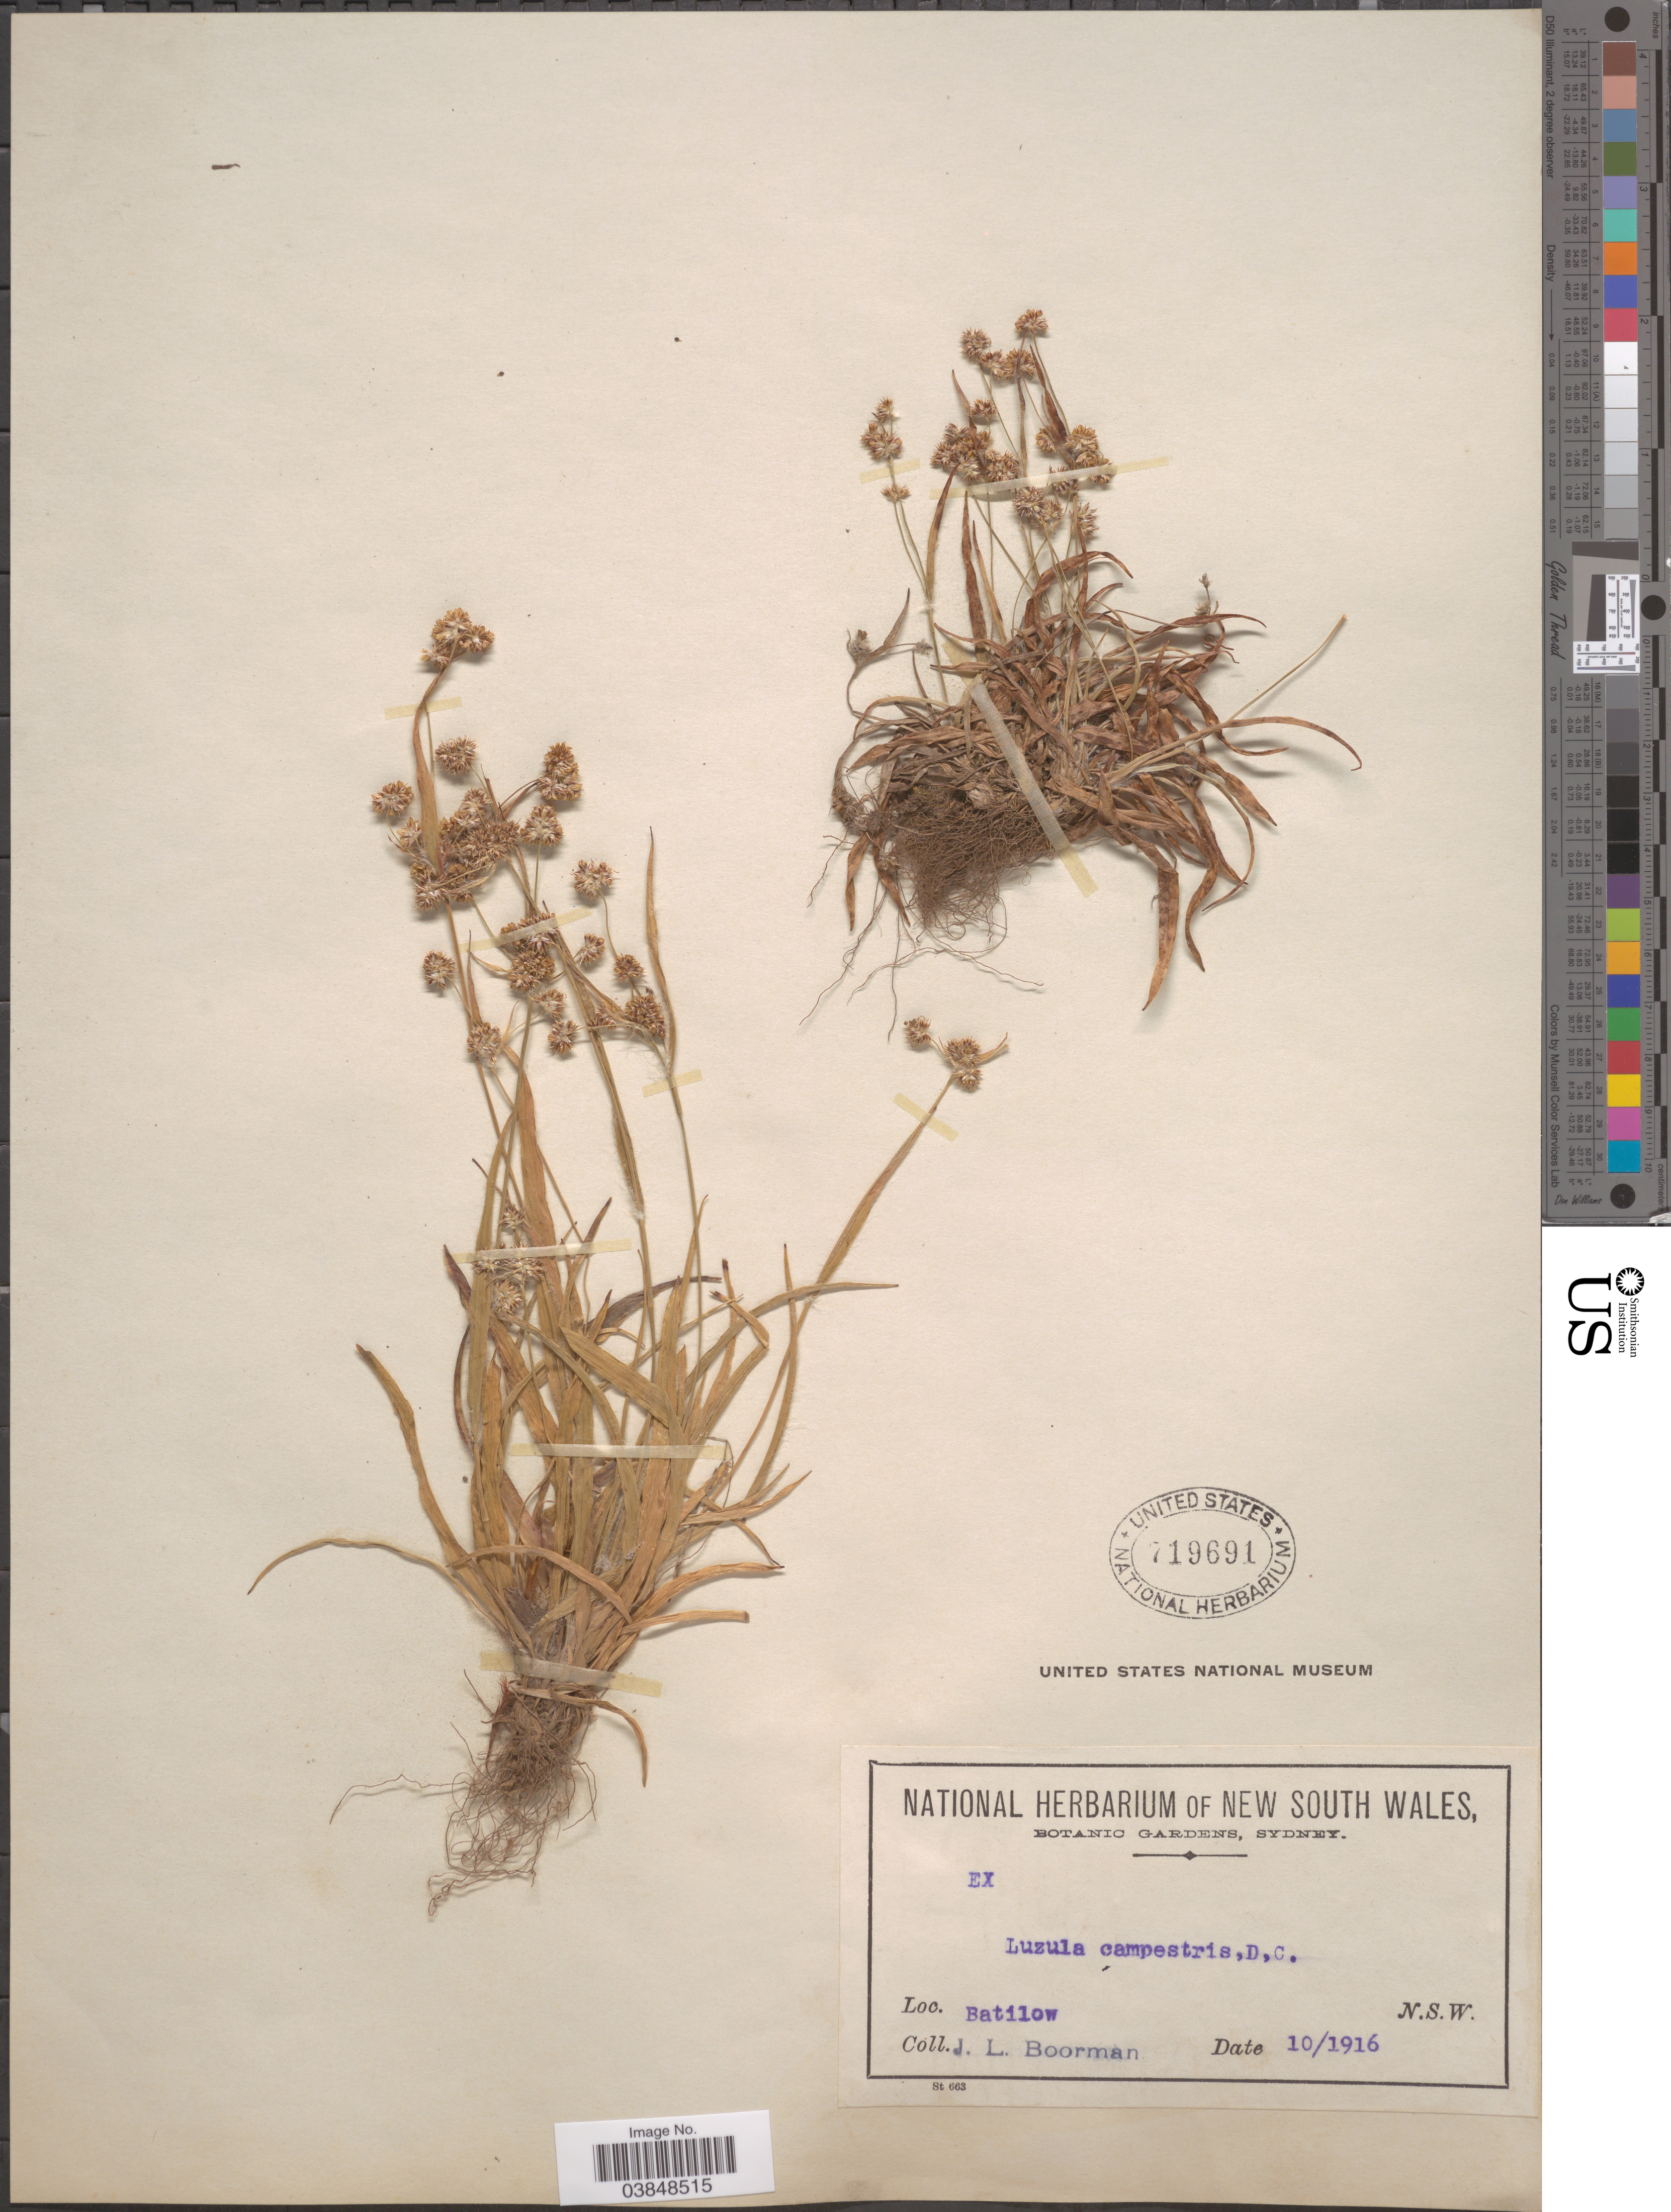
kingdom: Plantae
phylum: Tracheophyta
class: Liliopsida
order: Poales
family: Juncaceae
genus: Luzula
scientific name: Luzula campestris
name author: (L.) DC.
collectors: J. Boorman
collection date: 1916-10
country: Australia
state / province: New South Wales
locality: Batilow.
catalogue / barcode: US 719691